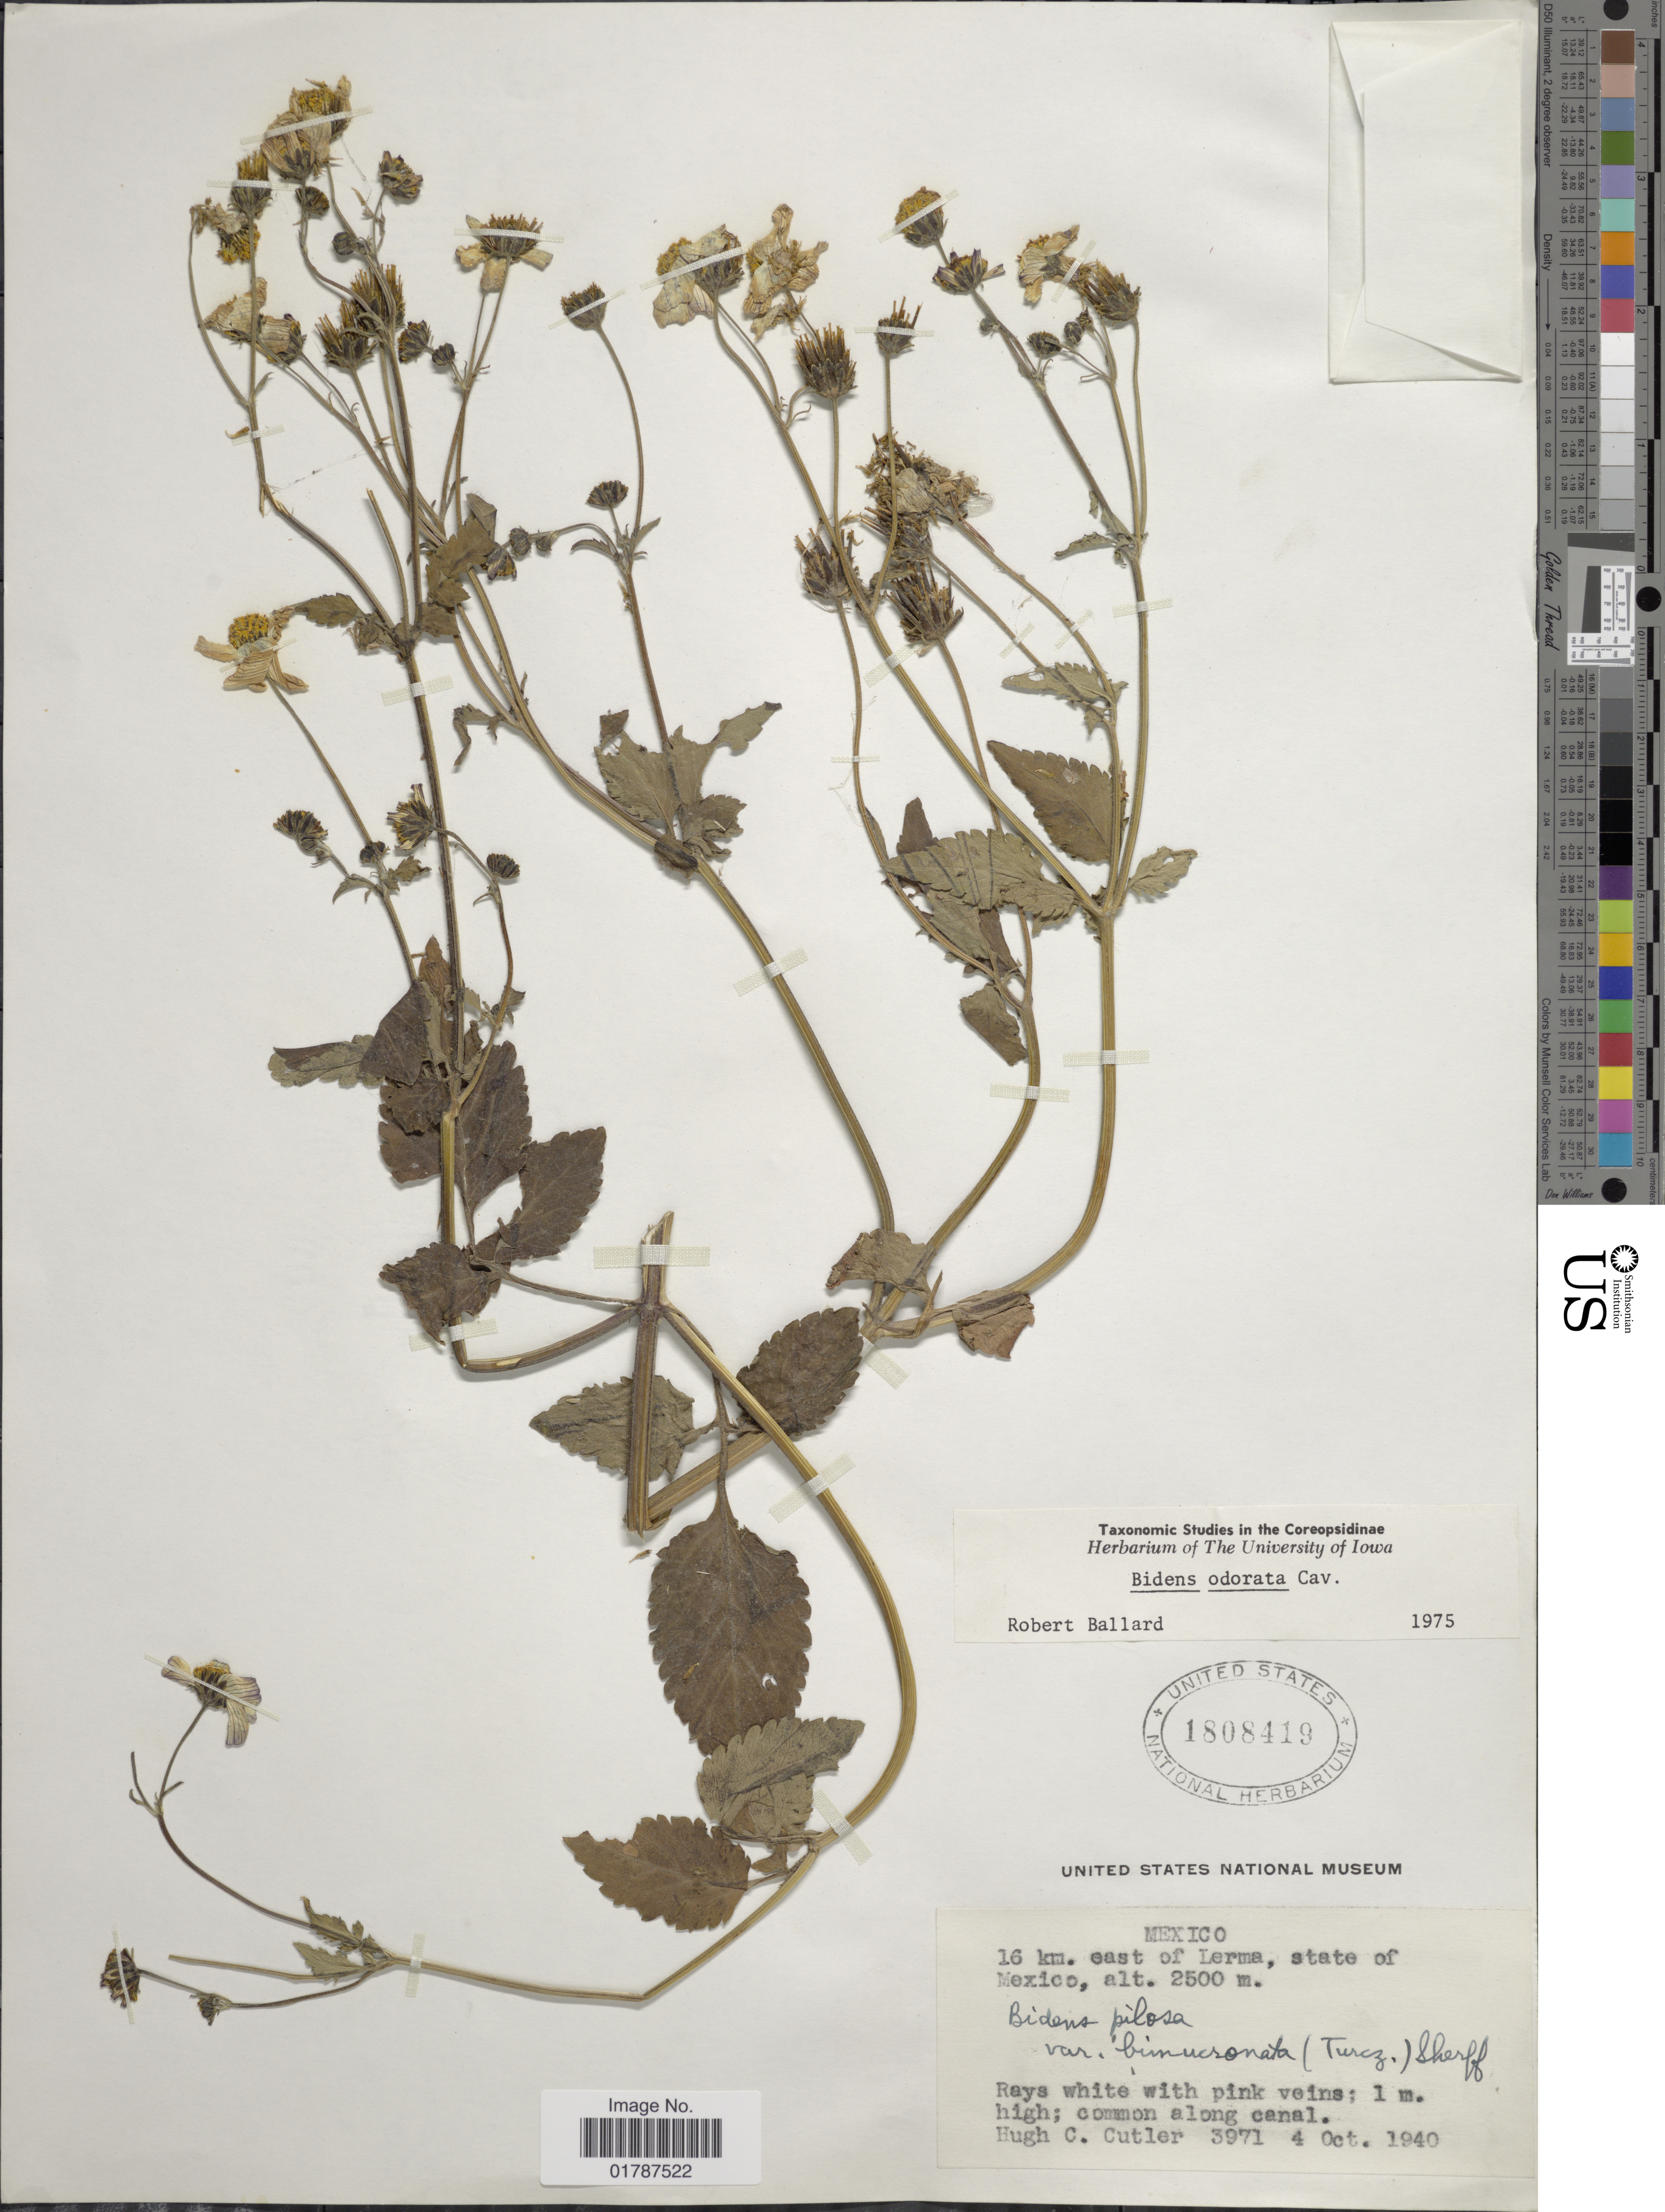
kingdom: Plantae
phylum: Tracheophyta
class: Magnoliopsida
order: Asterales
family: Asteraceae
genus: Bidens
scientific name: Bidens odorata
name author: Cav.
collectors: H. C. Cutler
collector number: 3971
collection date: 1940-10-04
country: Mexico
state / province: México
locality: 16 km. east of Lerma, state of Mexico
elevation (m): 2500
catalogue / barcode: US 1808419